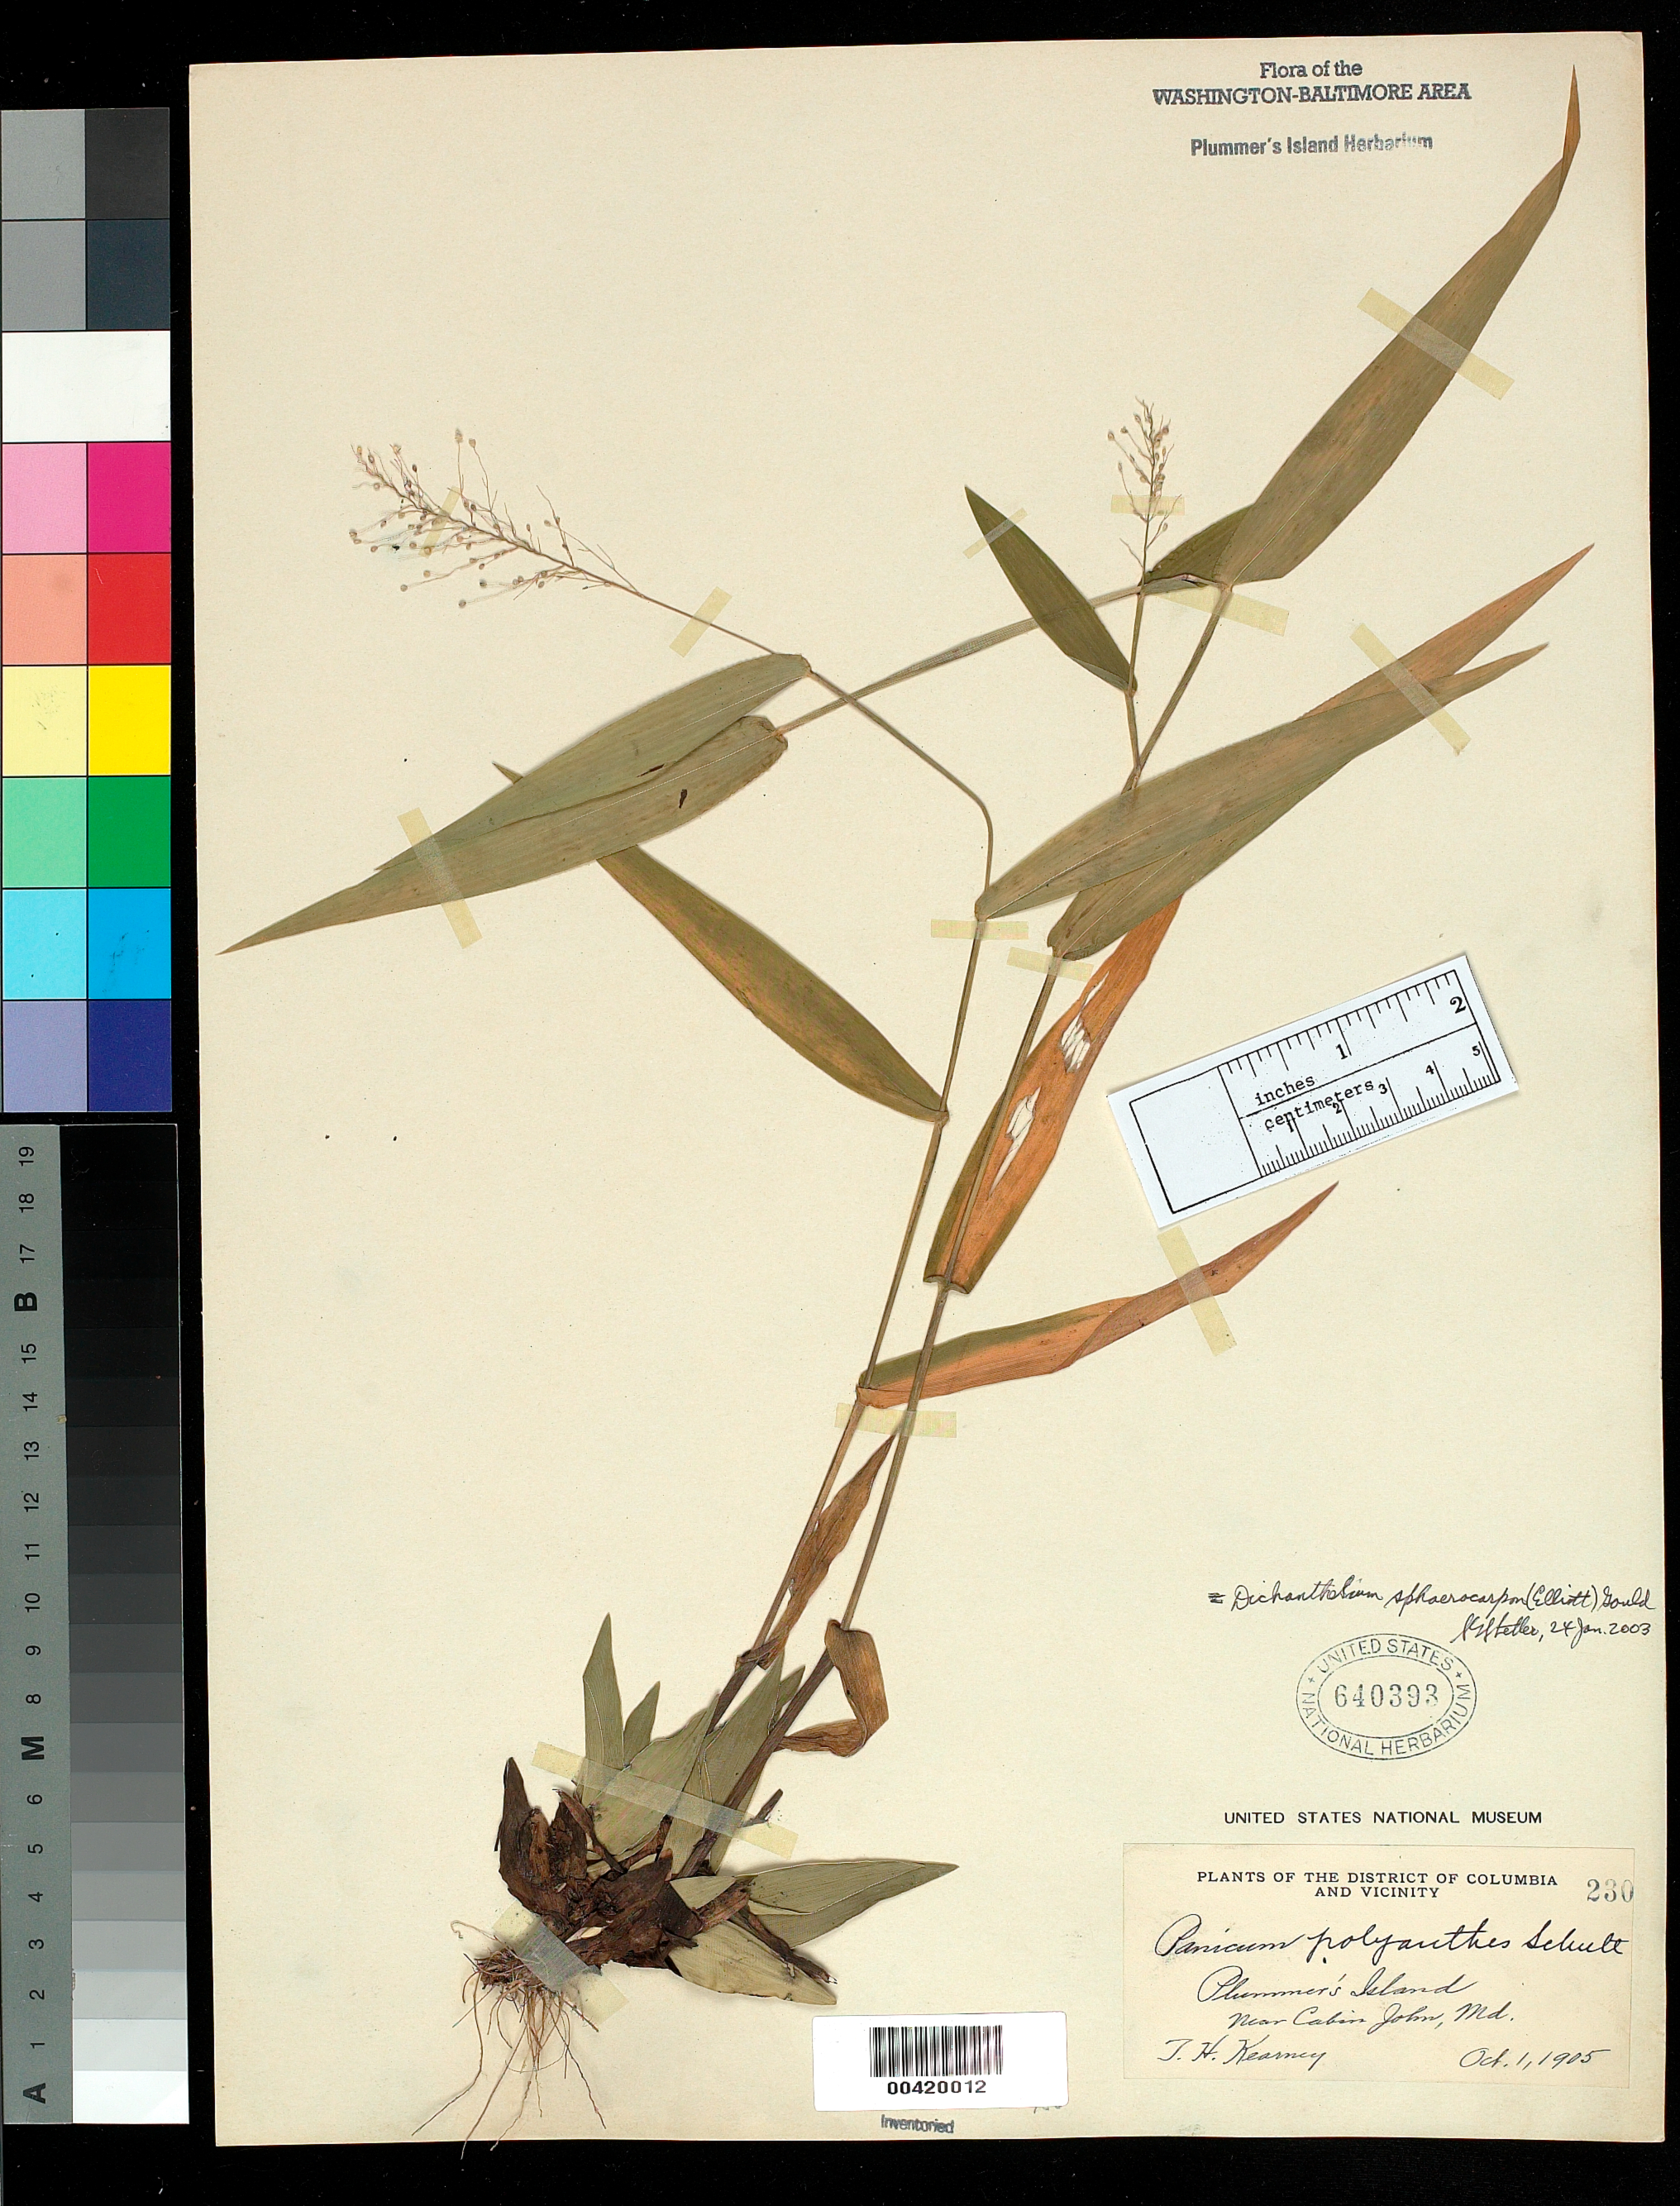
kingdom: Plantae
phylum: Tracheophyta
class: Liliopsida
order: Poales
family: Poaceae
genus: Dichanthelium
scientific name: Dichanthelium sphaerocarpon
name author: (Elliott) Gould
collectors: T. H. Kearney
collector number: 230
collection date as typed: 01 Oct 1905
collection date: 1905-10-01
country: United States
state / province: Maryland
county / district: Montgomery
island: Plummers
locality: Plummer's Island C. & O. Canal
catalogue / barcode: US 640393